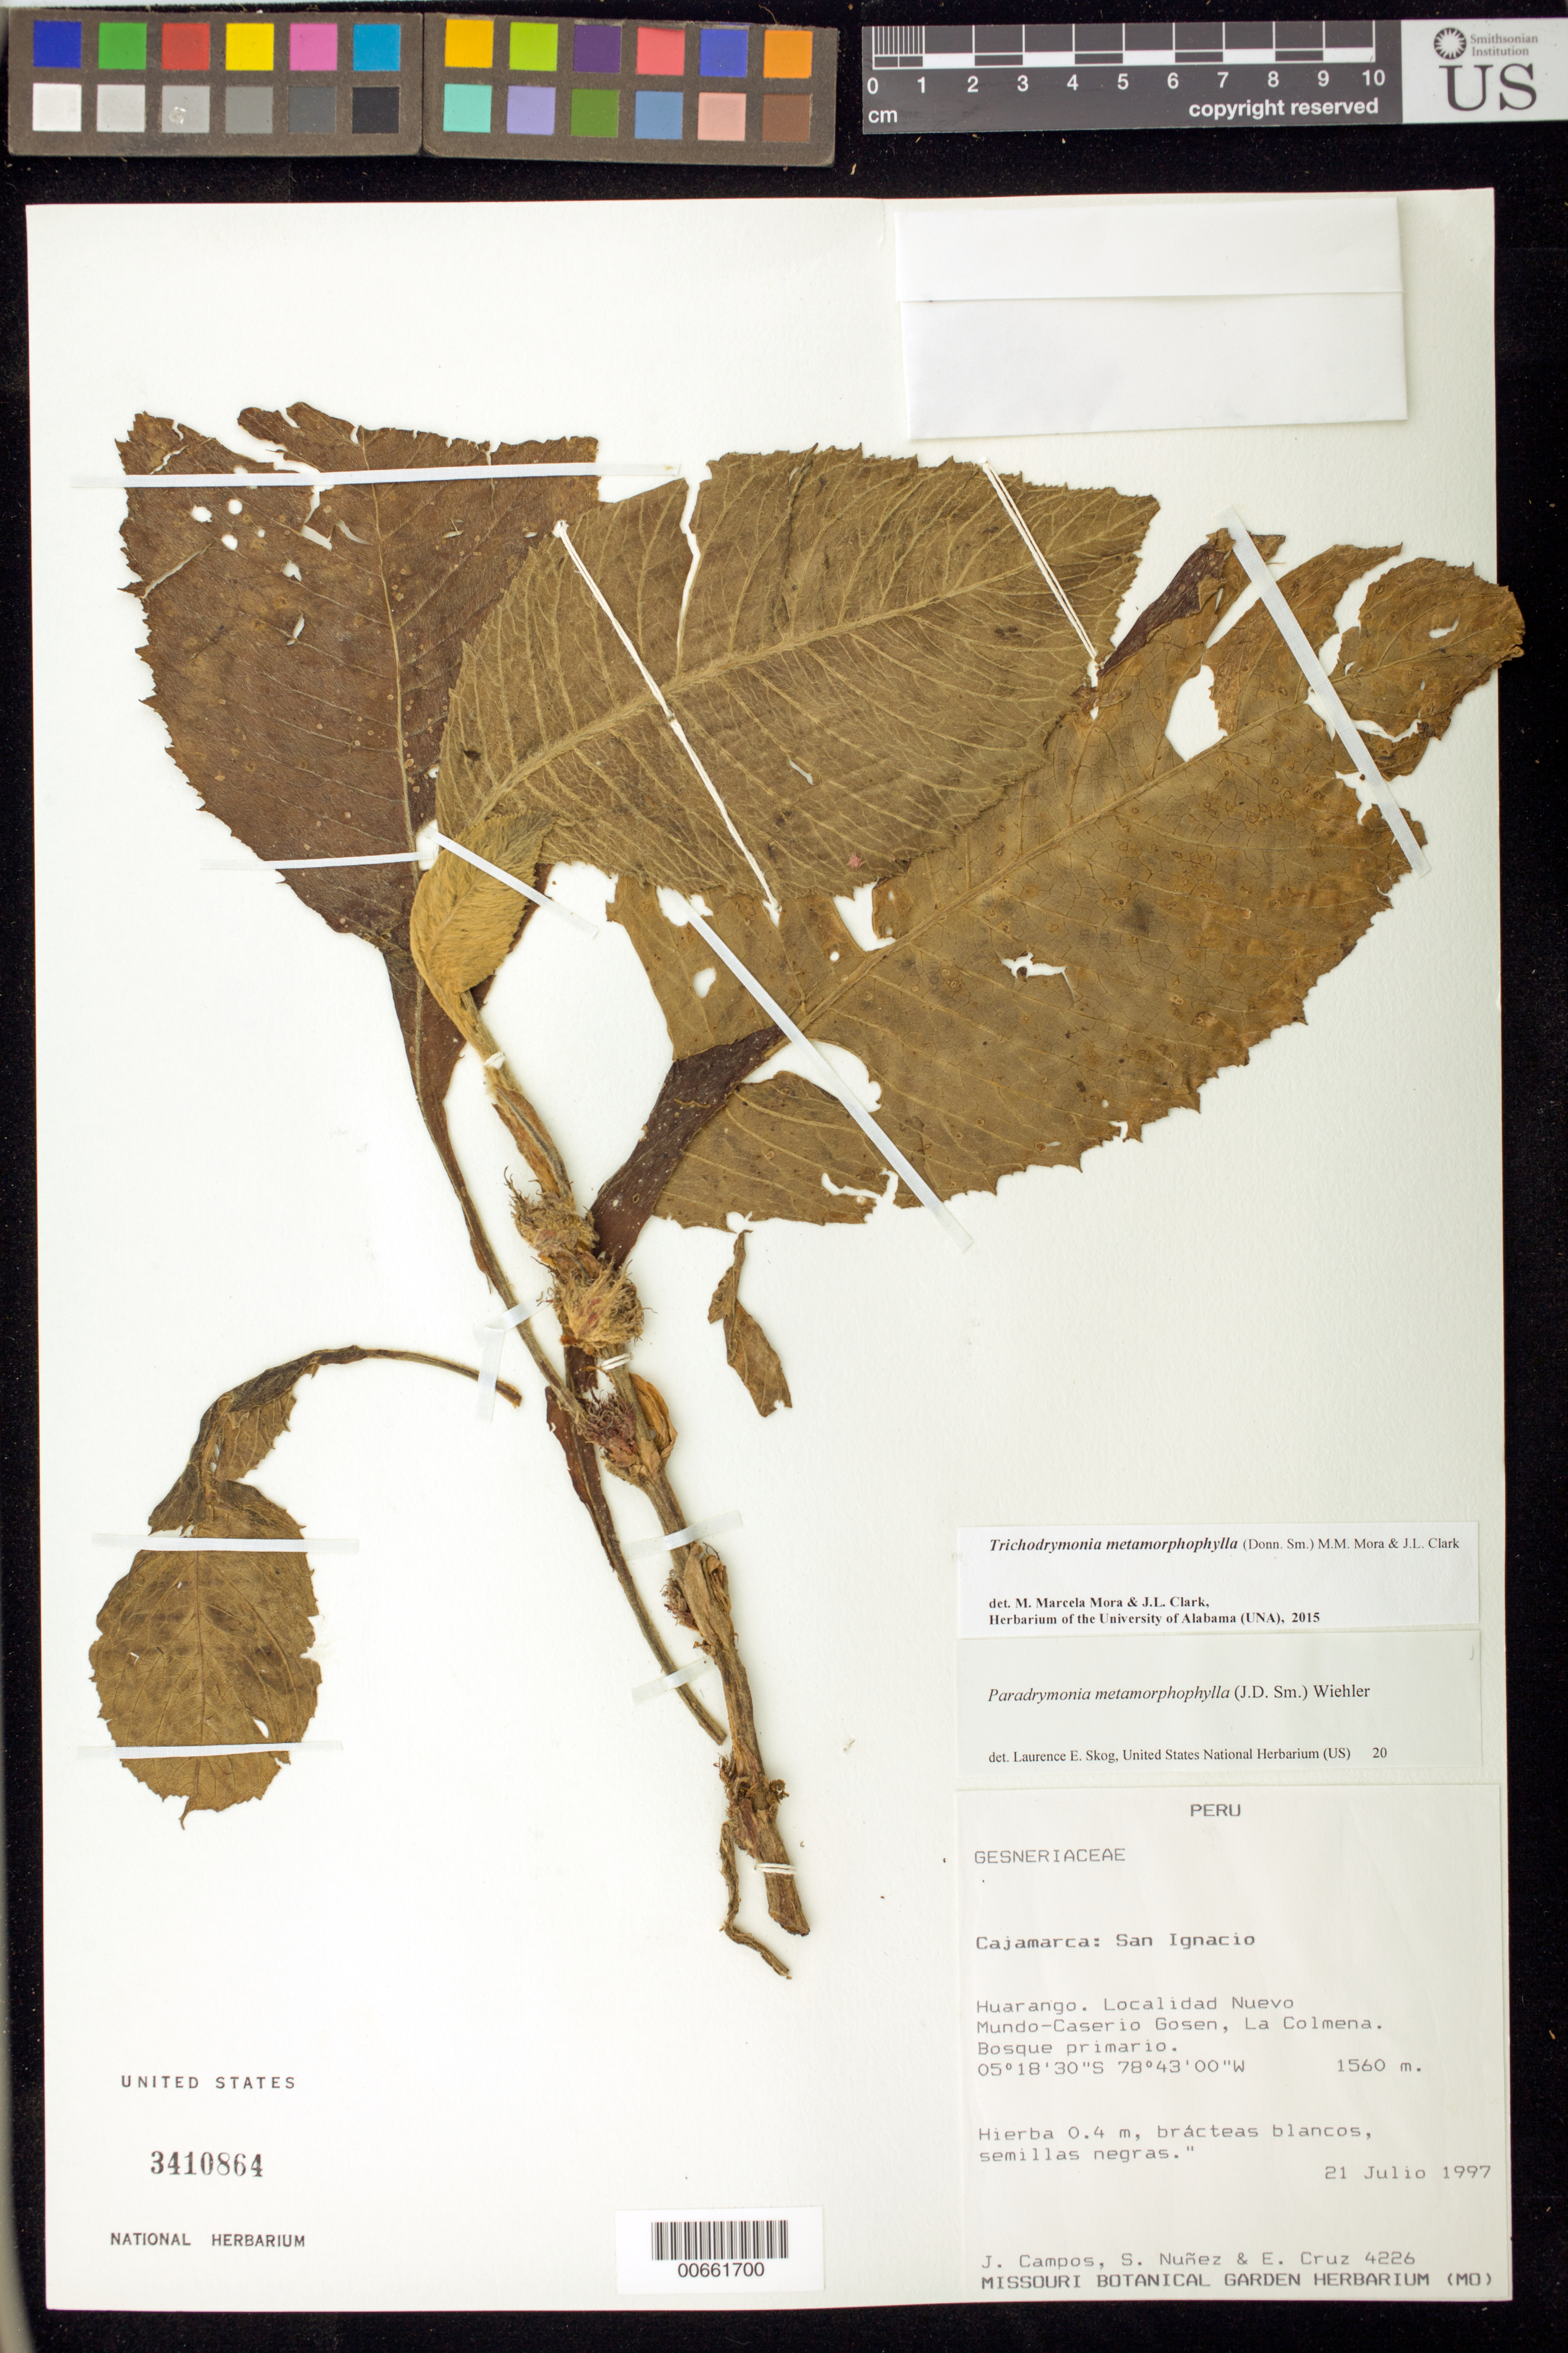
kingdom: Plantae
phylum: Tracheophyta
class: Magnoliopsida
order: Lamiales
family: Gesneriaceae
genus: Trichodrymonia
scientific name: Trichodrymonia metamorphophylla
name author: (Donn. Sm.) M.M. Mora & J.L. Clark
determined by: Mora, M. M.; Clark, J. L.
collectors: J. Campos, S. Nuñez & E. Cruz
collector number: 4226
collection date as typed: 21 Jul 1997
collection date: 1997-07-21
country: Peru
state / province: Cajamarca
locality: Prov. San Ignacio, Huarango, localidad Nuevo Mundo - Caserio Gosen, La Colmena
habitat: Bosque primario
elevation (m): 1560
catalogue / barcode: US 3410864